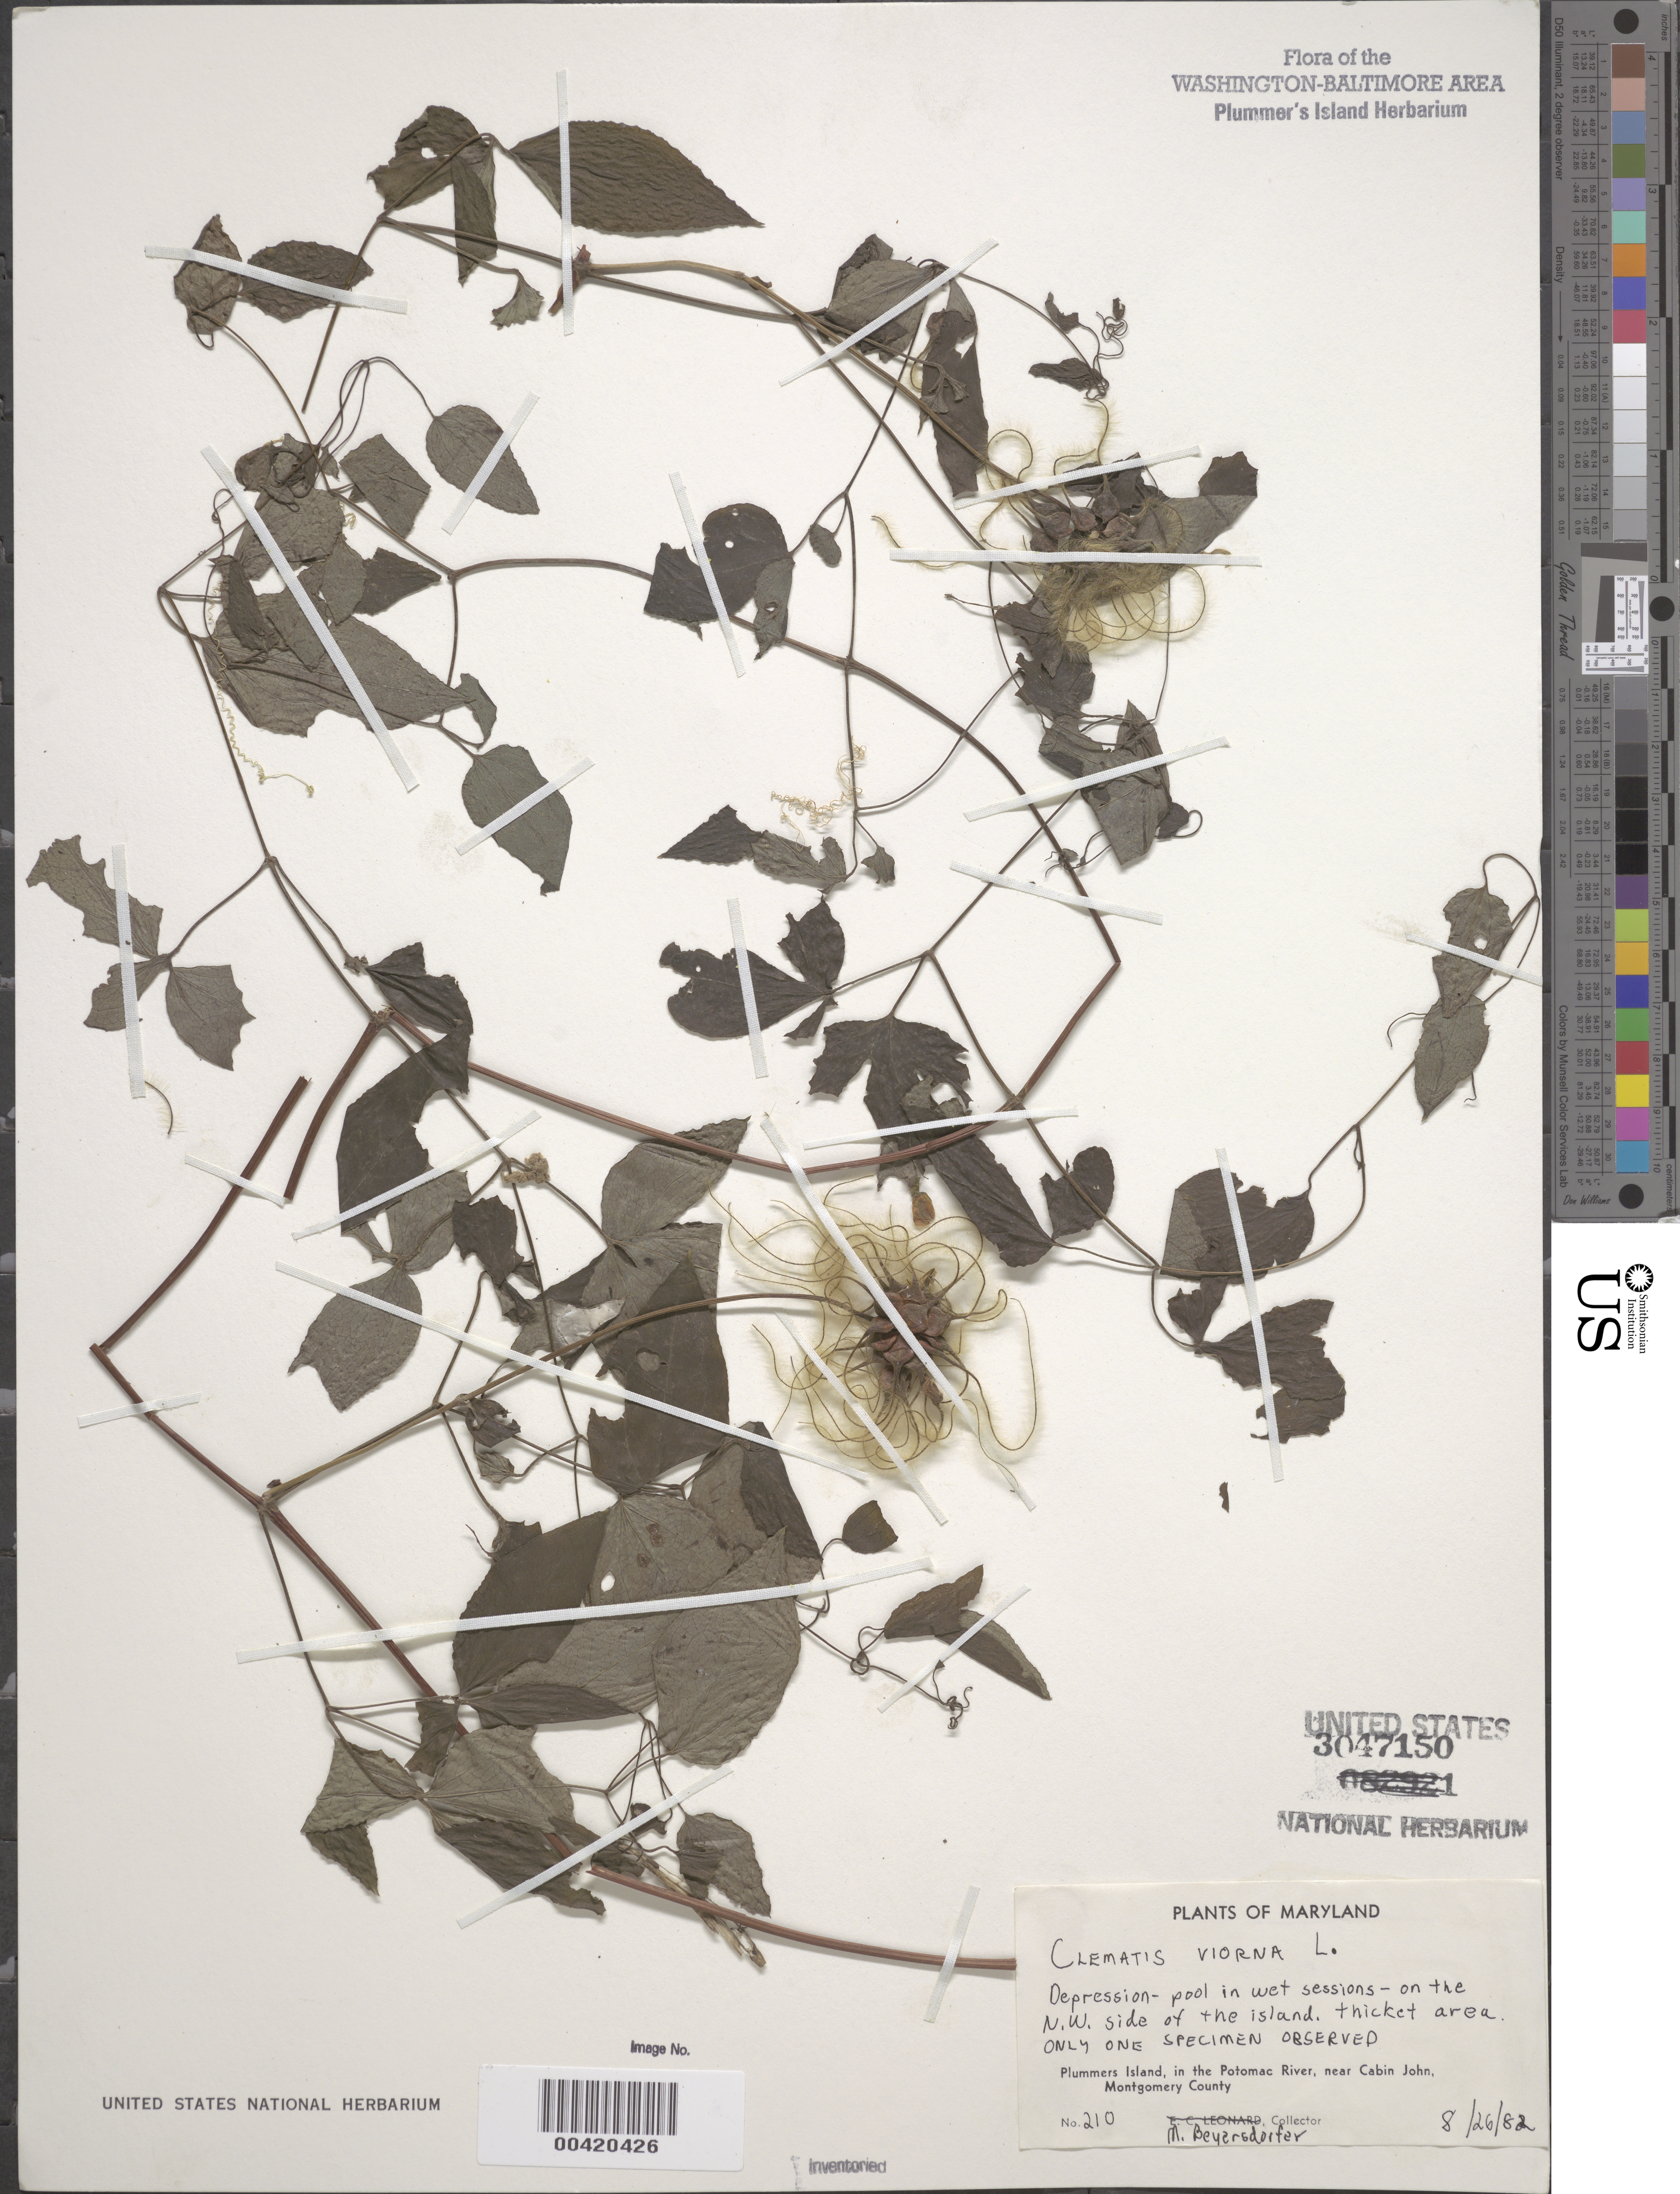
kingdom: Plantae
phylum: Tracheophyta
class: Magnoliopsida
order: Ranunculales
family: Ranunculaceae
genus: Clematis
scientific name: Clematis viorna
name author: L.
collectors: M. Beyersdorfer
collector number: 210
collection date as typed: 26 Aug 1982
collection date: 1982-08-26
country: United States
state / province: Maryland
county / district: Montgomery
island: Plummers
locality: Plummer's Island; N.W. side of the Island C. & O. Canal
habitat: Depression - pool in wet sessions. thicket area.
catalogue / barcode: US 3047150